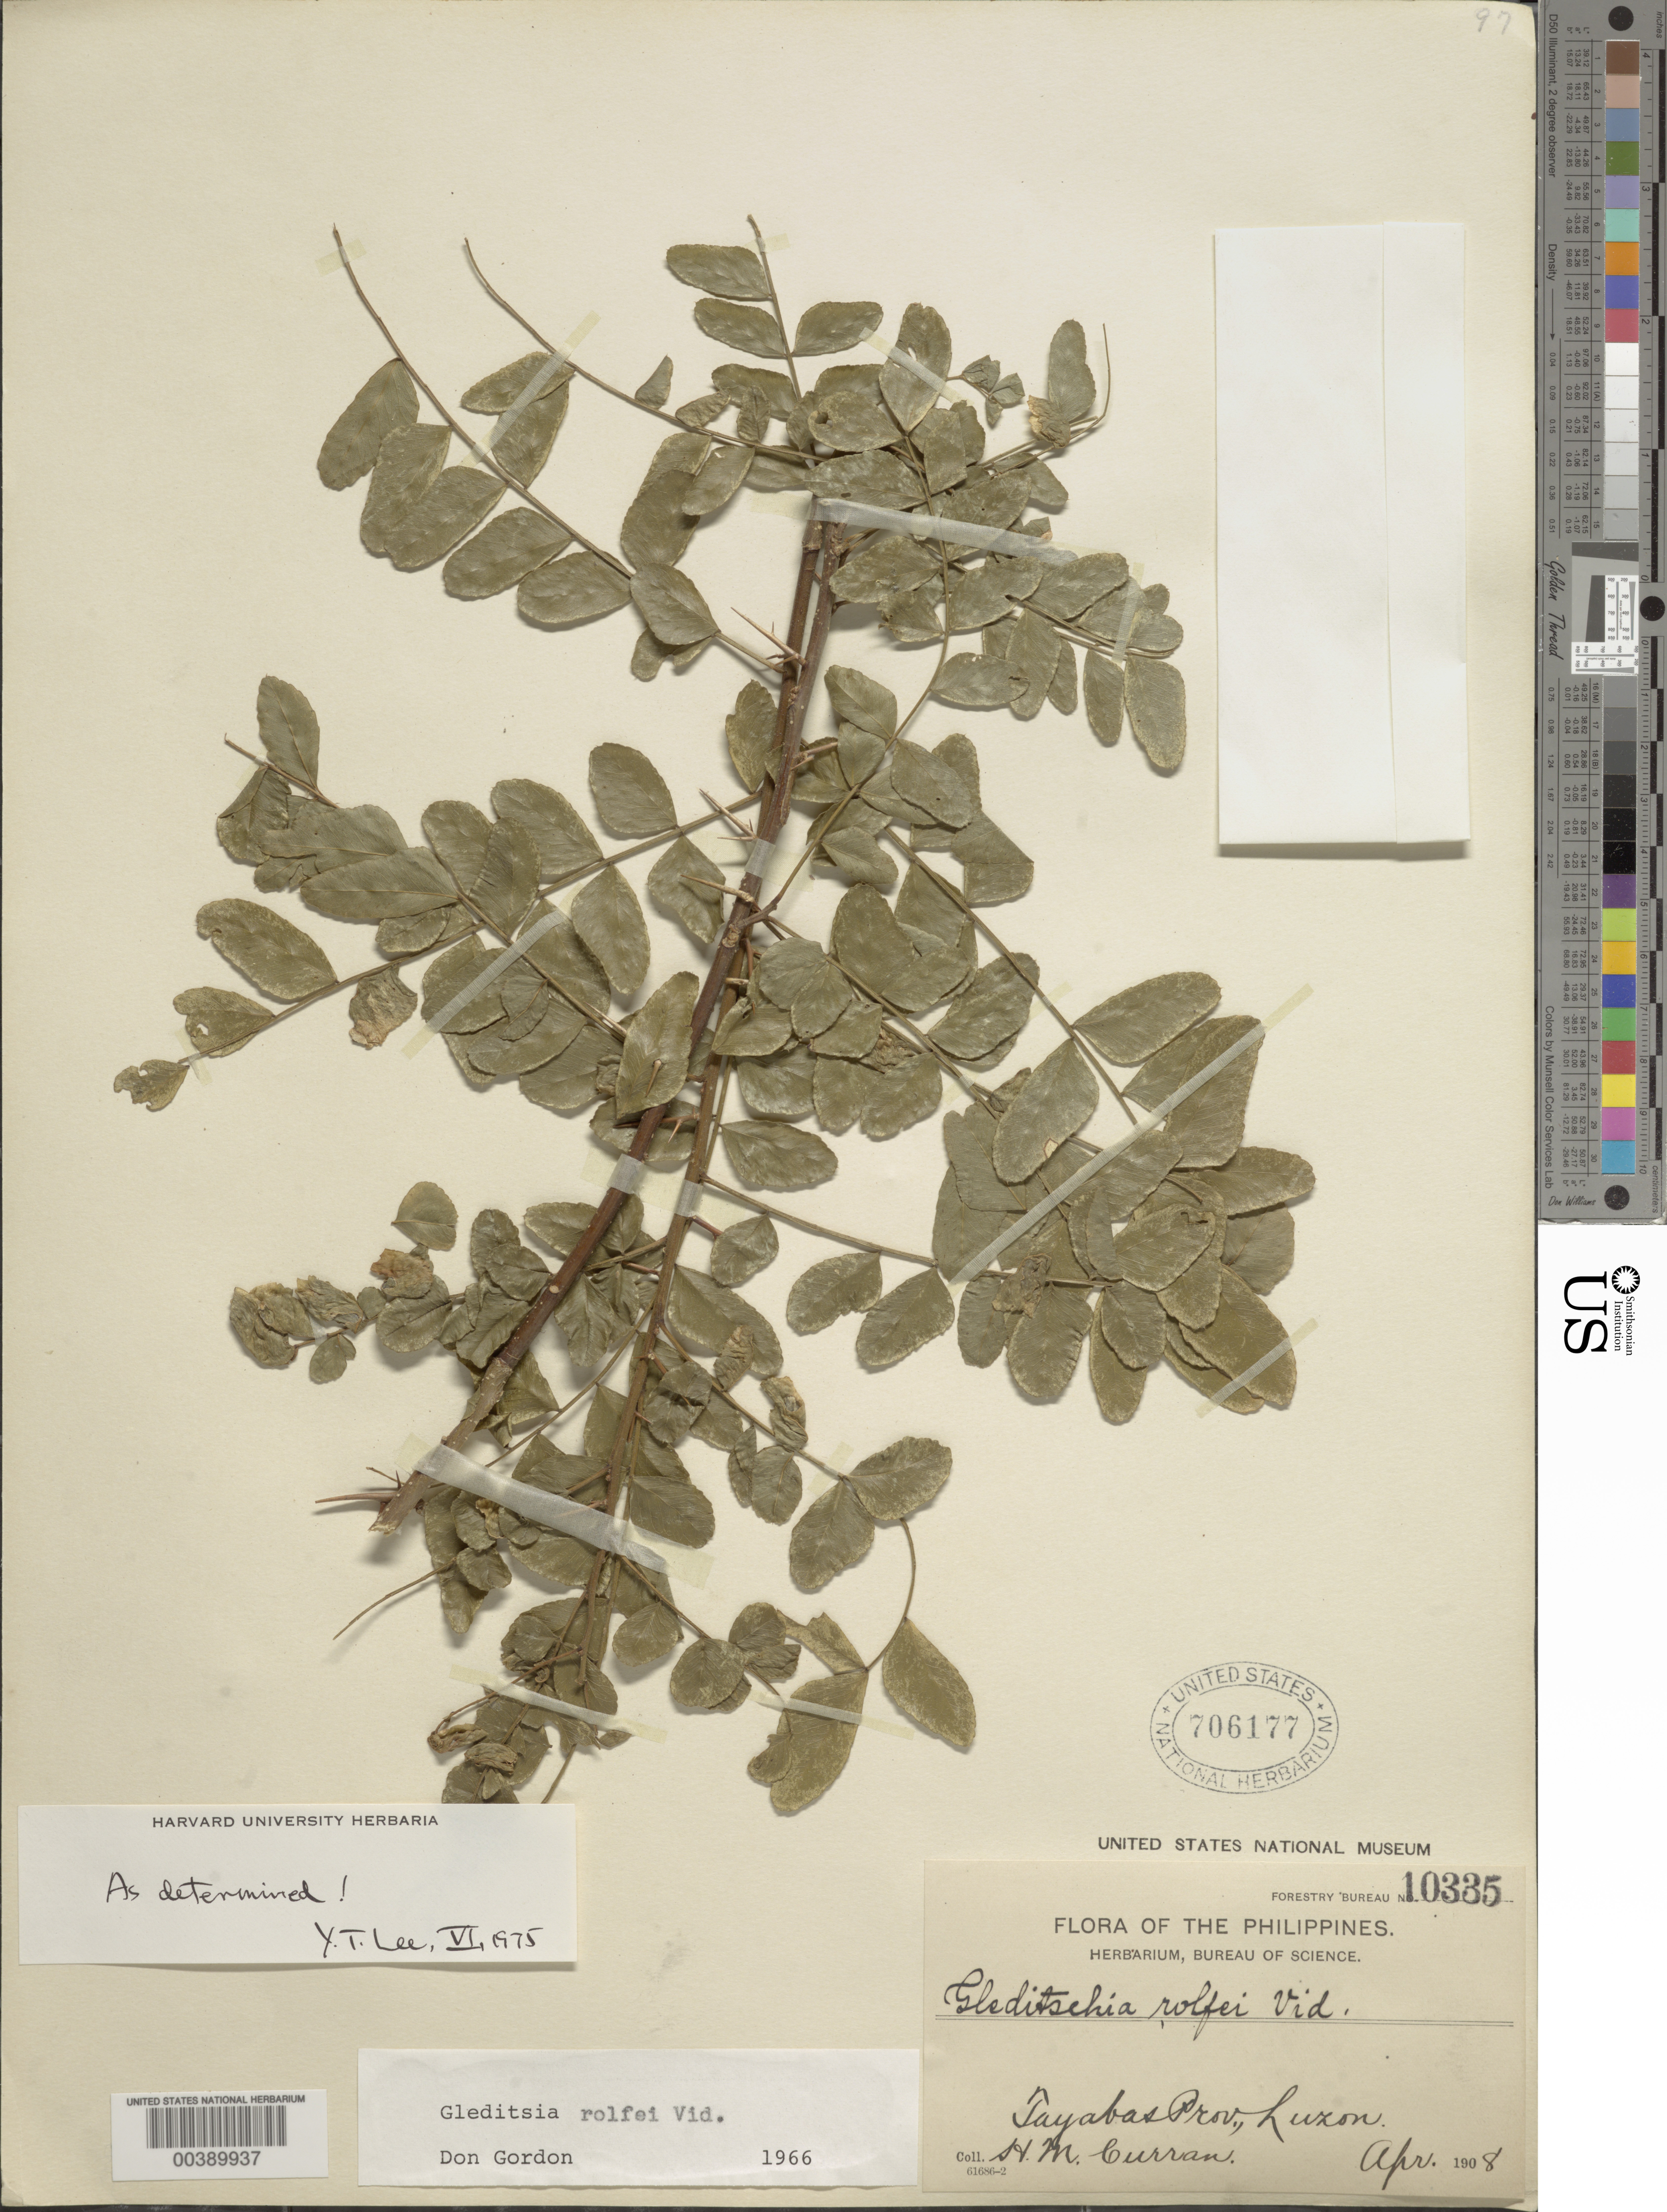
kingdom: Plantae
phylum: Tracheophyta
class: Magnoliopsida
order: Fabales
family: Fabaceae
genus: Gleditsia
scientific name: Gleditsia rolfei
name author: S. Vidal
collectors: H. M. Curran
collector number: Forestry Bureau No. 10335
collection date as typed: Apr 1908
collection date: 1908-04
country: Philippines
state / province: Calabarzon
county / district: Quezon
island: Luzon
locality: Tayabas prov. [= quezon province]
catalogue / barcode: US 706177